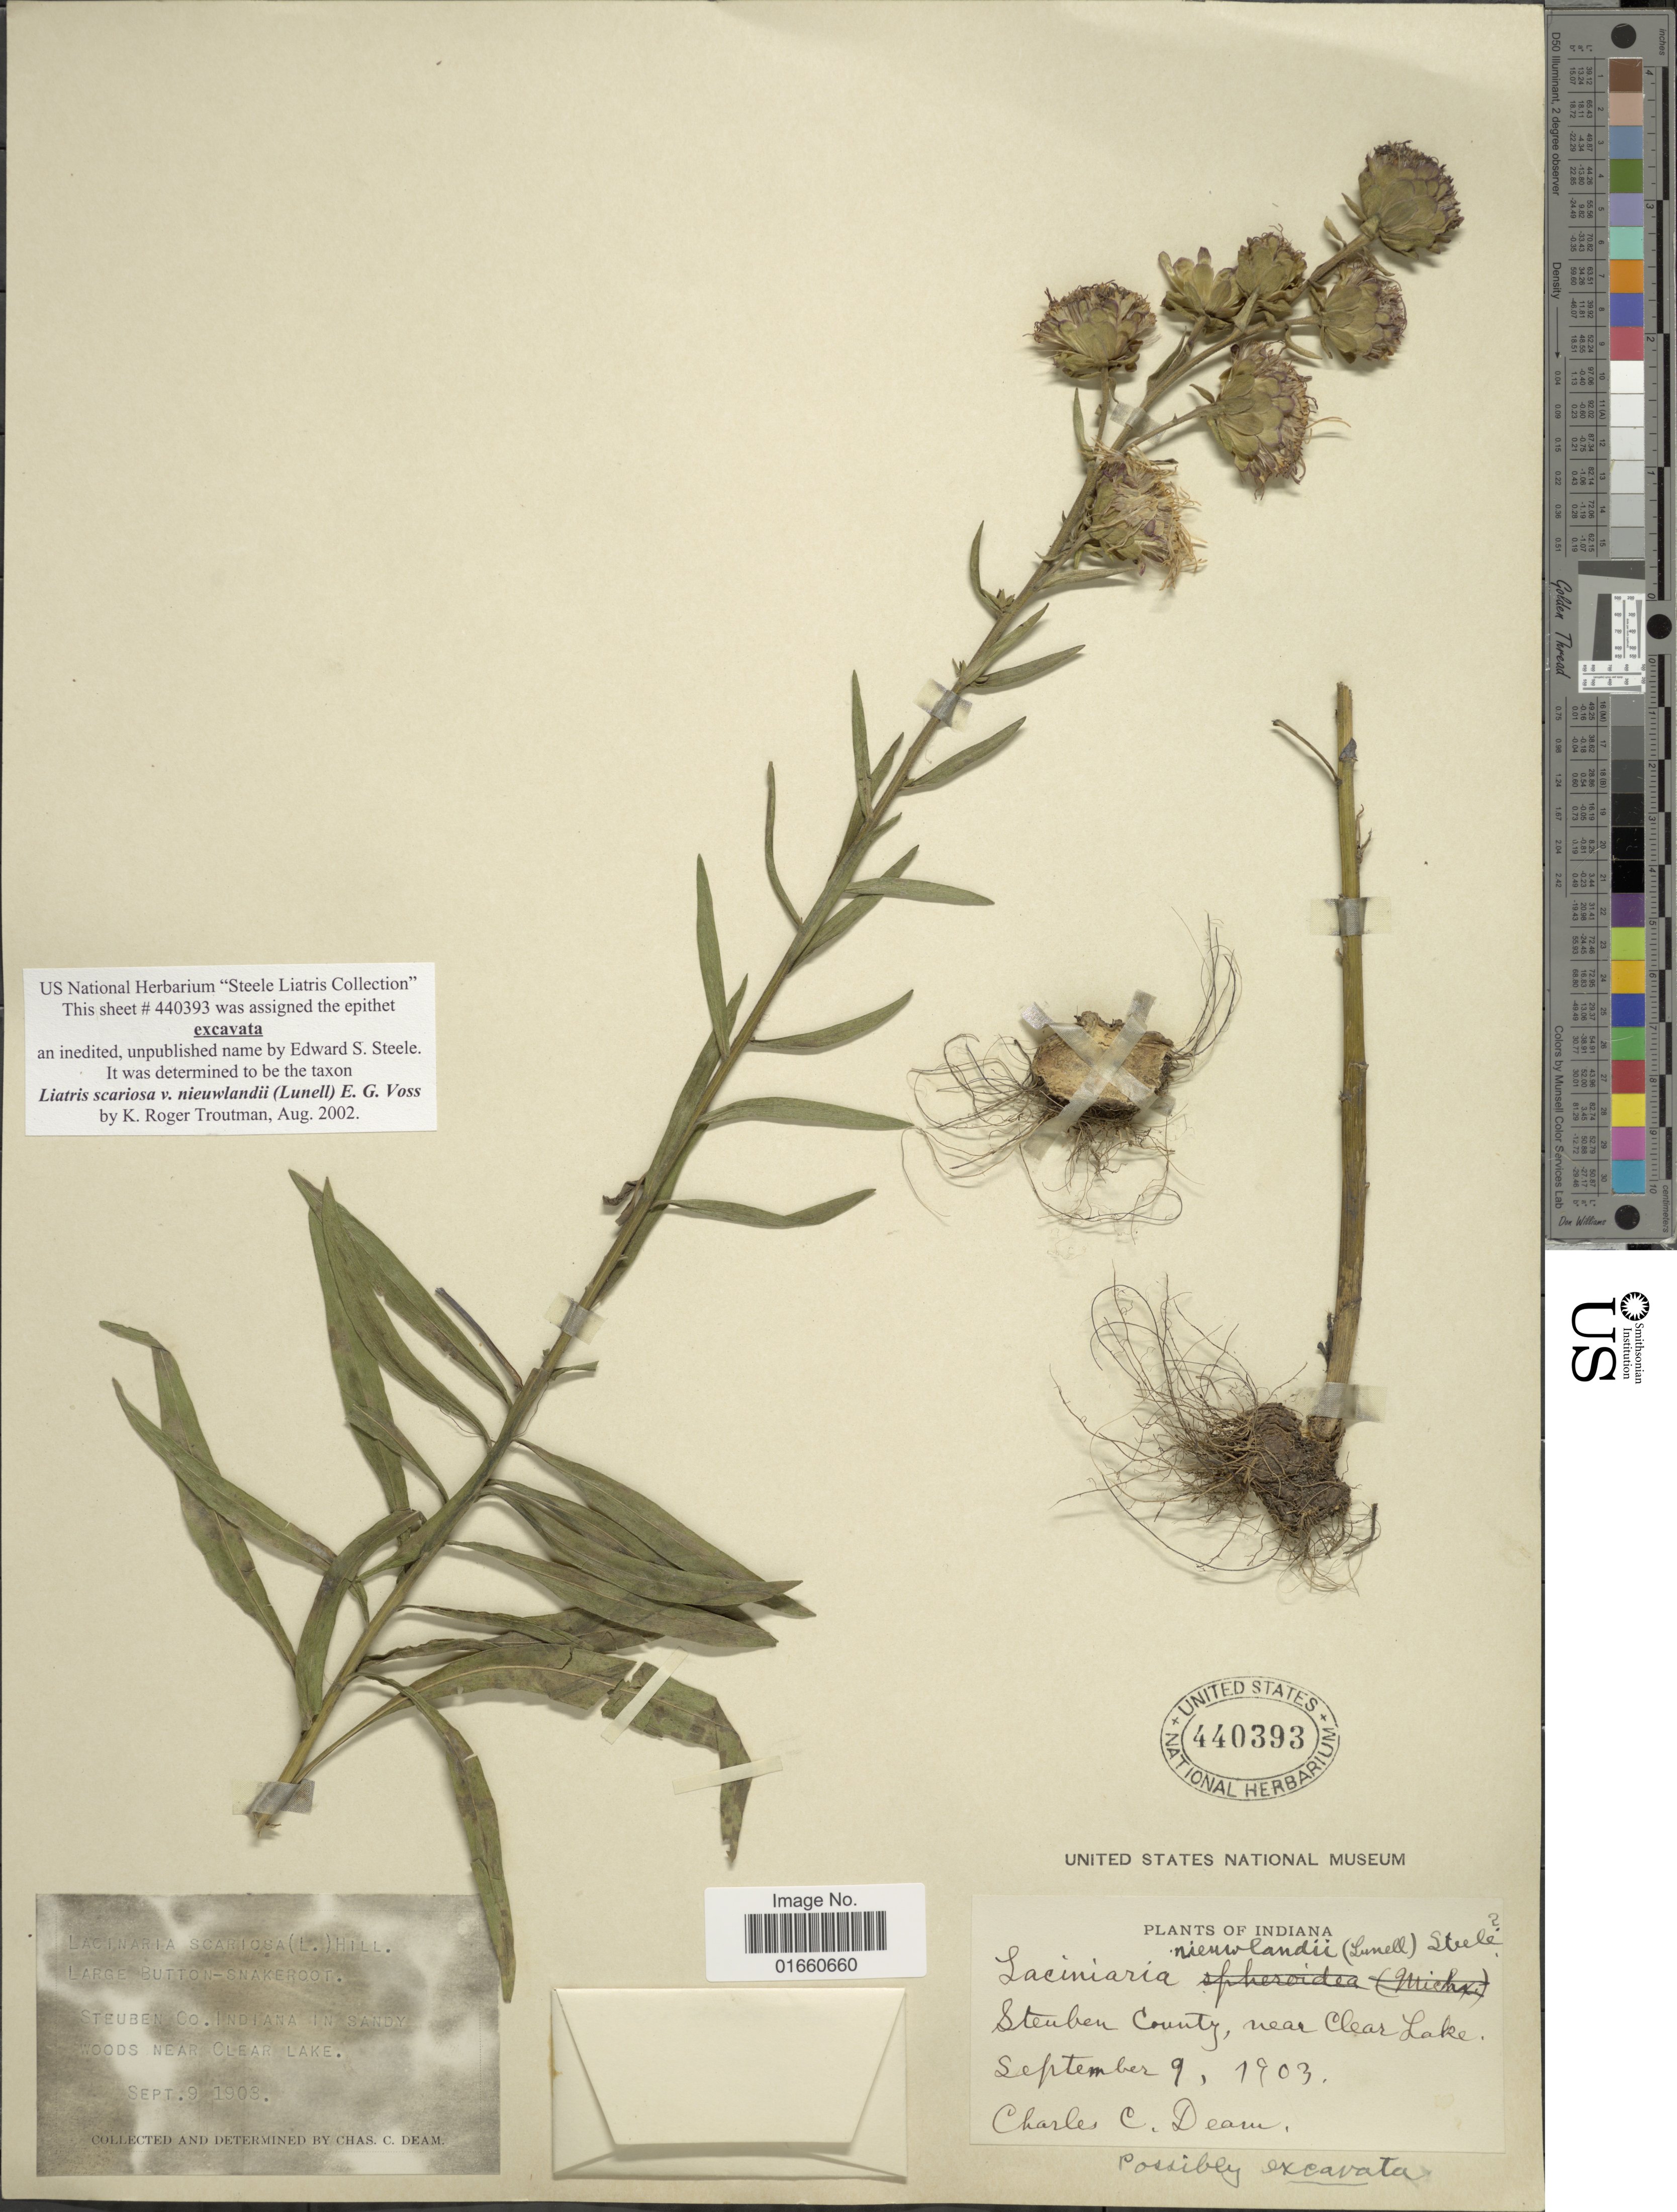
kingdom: Plantae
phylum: Tracheophyta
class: Magnoliopsida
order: Asterales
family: Asteraceae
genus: Liatris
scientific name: Liatris scariosa var. nieuwlandii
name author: (Lunell) E.G. Voss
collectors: C. C. Deam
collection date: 1903-09-09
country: United States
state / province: Indiana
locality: Steuben County, near Clear Lake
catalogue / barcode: US 440393